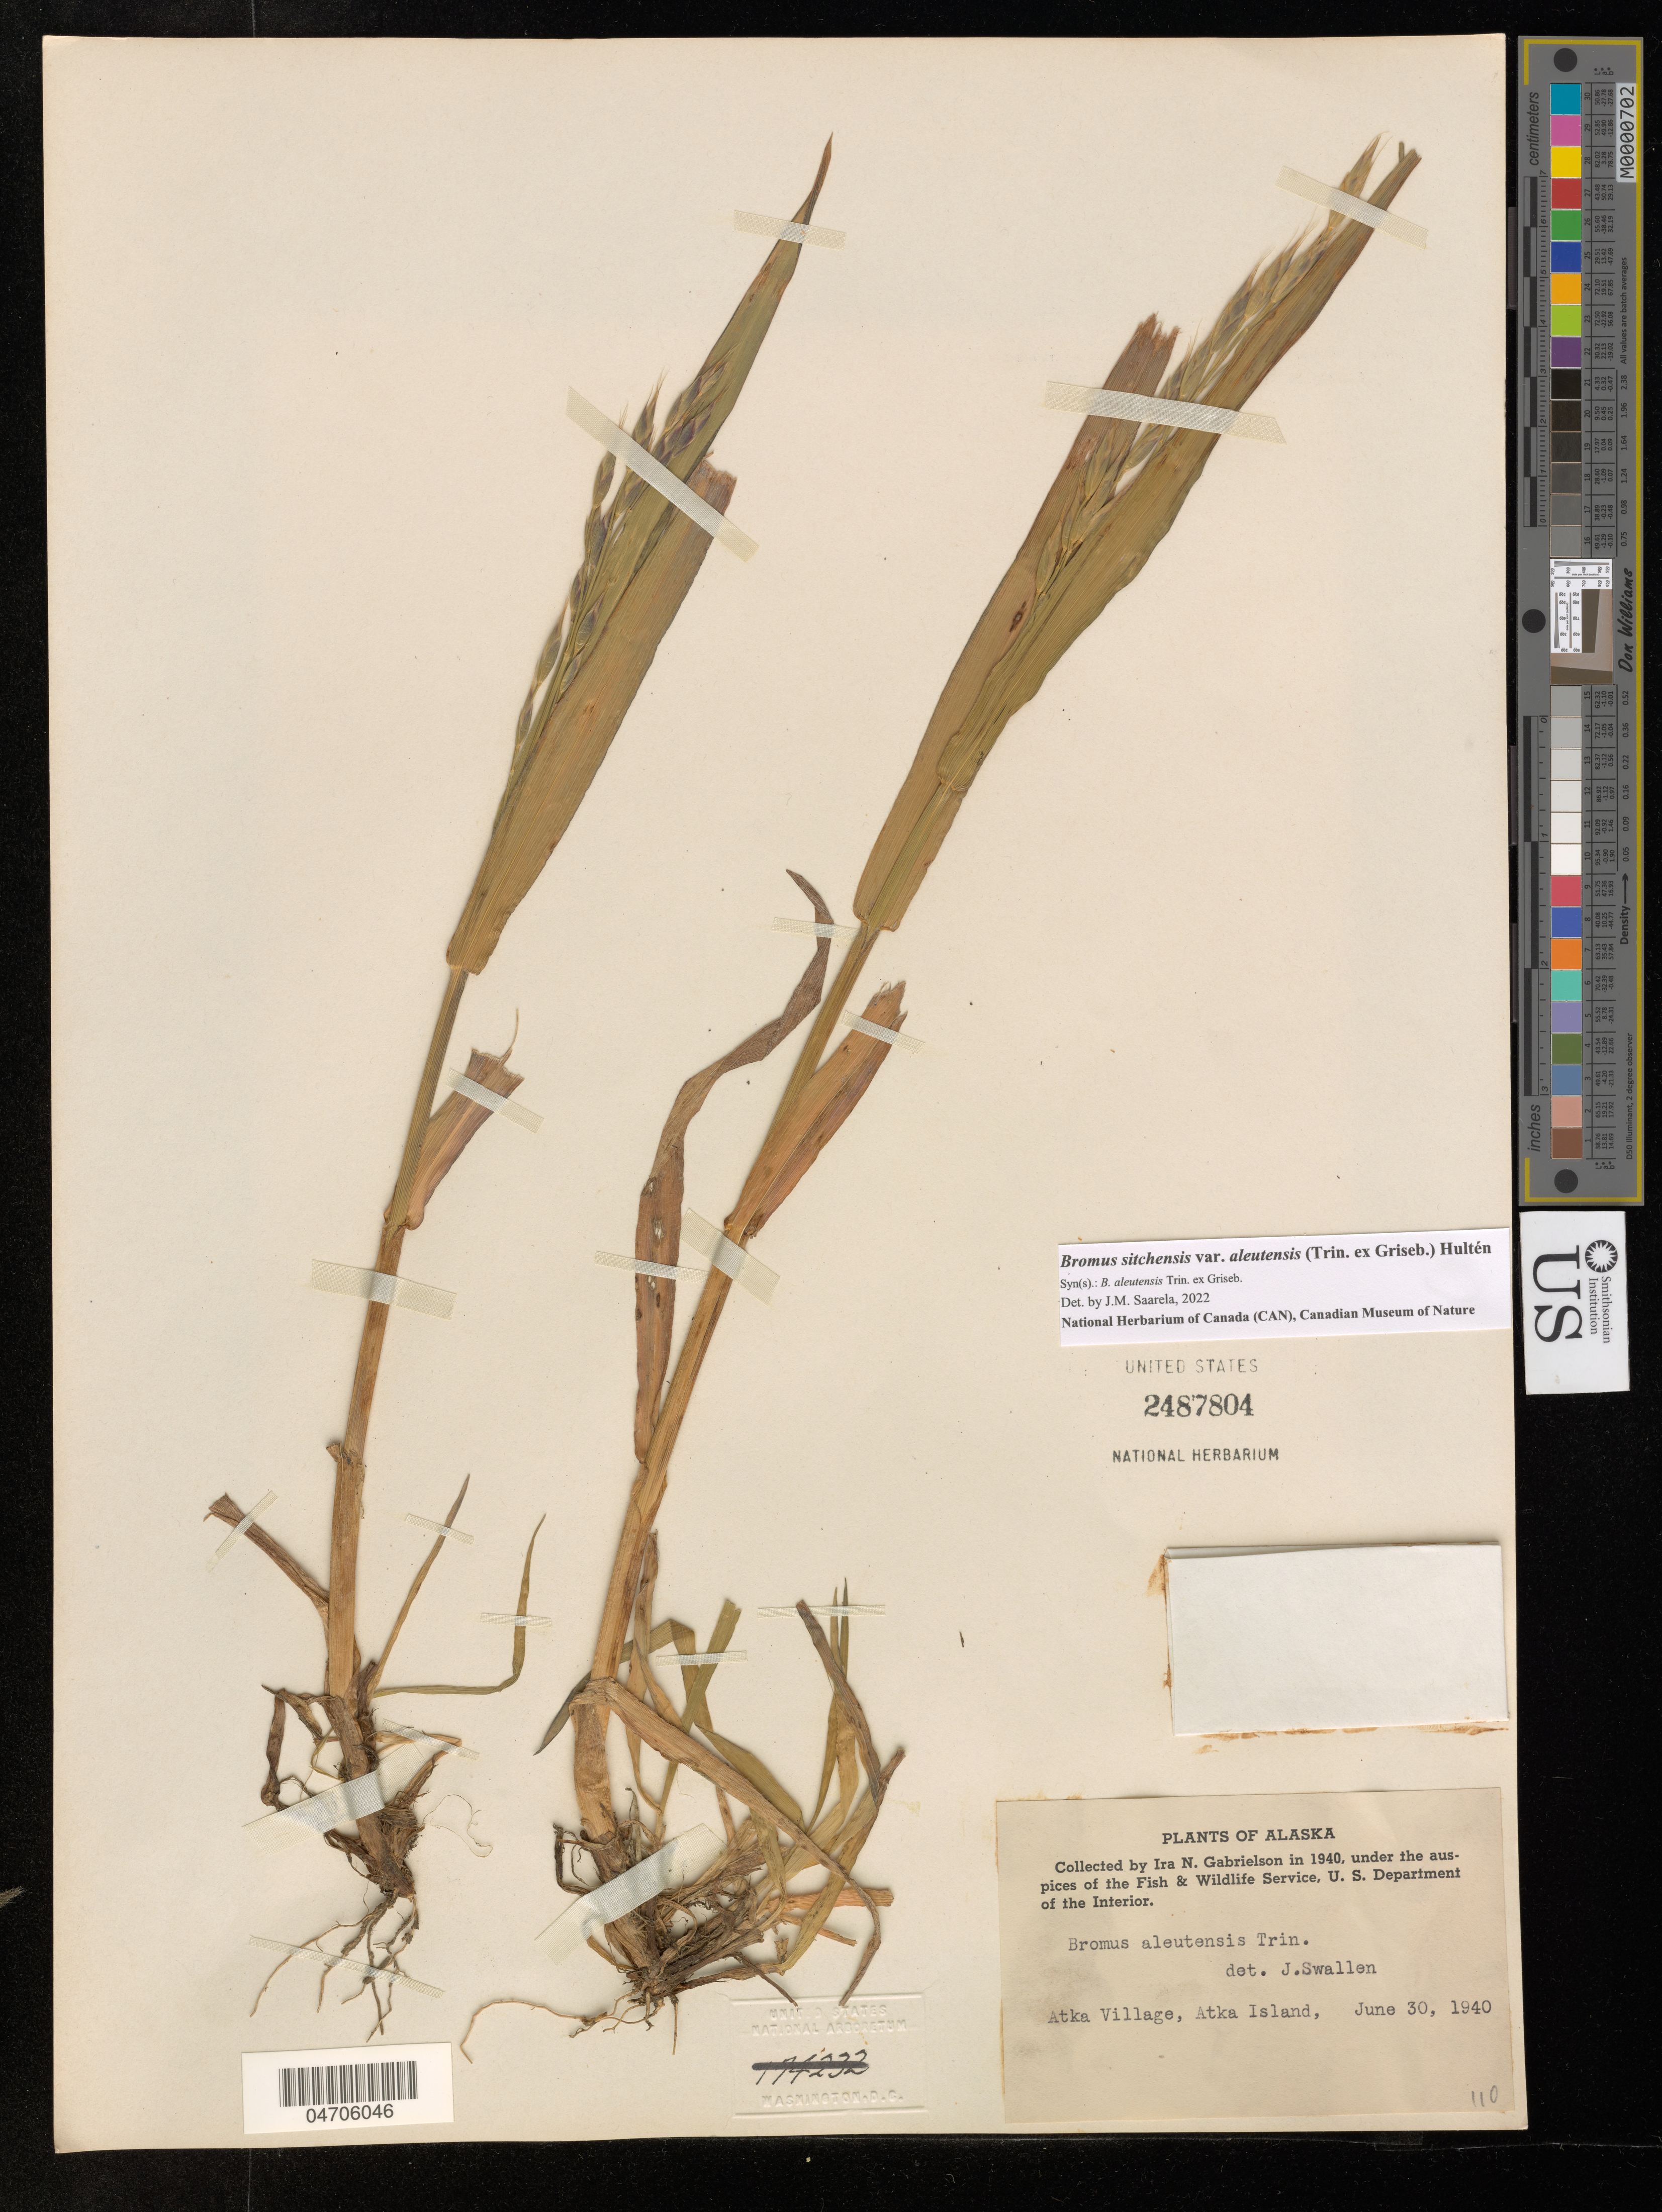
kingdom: Plantae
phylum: Tracheophyta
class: Liliopsida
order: Poales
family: Poaceae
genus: Bromus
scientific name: Bromus sitchensis var. polyanthus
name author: (Scribn. ex Shear) R.E. Brainerd & Otting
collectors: I. Gabrielson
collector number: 110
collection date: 1940-06-30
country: United States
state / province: Alaska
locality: Atka Village, Atka Island.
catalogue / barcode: US 2487804